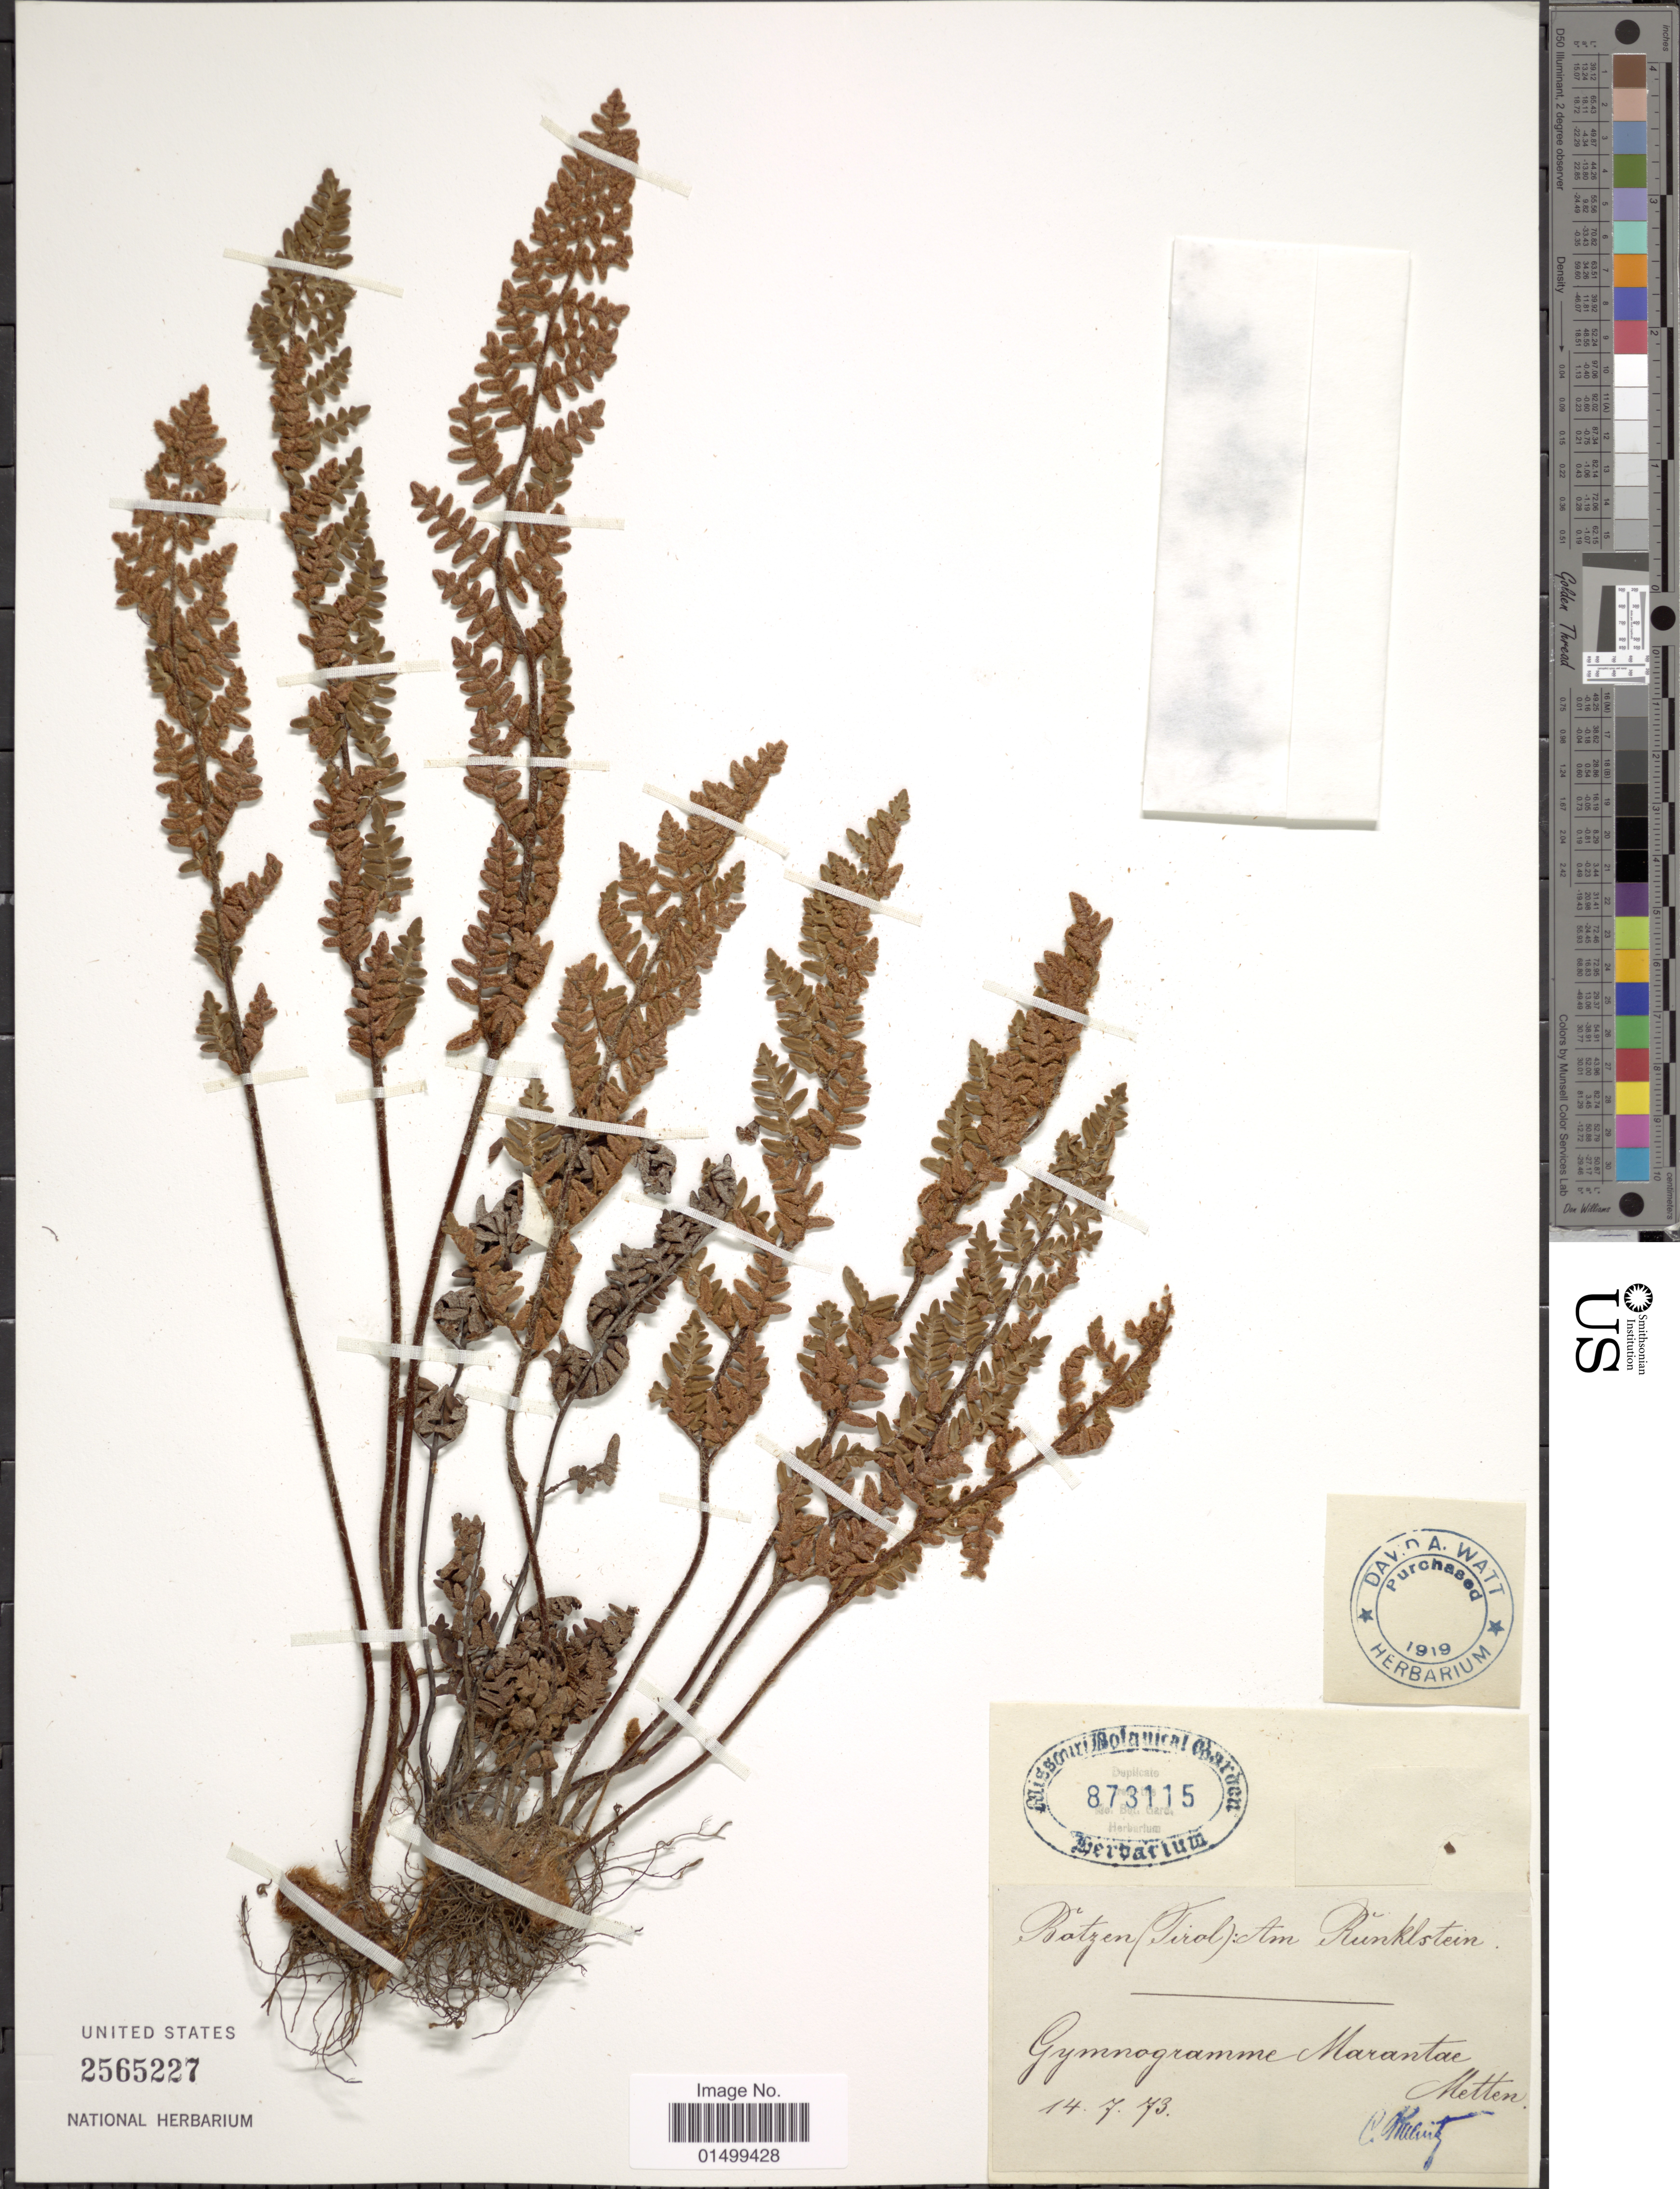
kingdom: Plantae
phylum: Tracheophyta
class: Polypodiopsida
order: Polypodiales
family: Pteridaceae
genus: Cheilanthes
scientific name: Cheilanthes marantae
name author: Domin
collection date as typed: Transcribed d/m/y: 14/7/73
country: Italy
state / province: Trentino-Alto Adige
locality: Batzen (Tirol): Am Runklstein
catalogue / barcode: US 873115